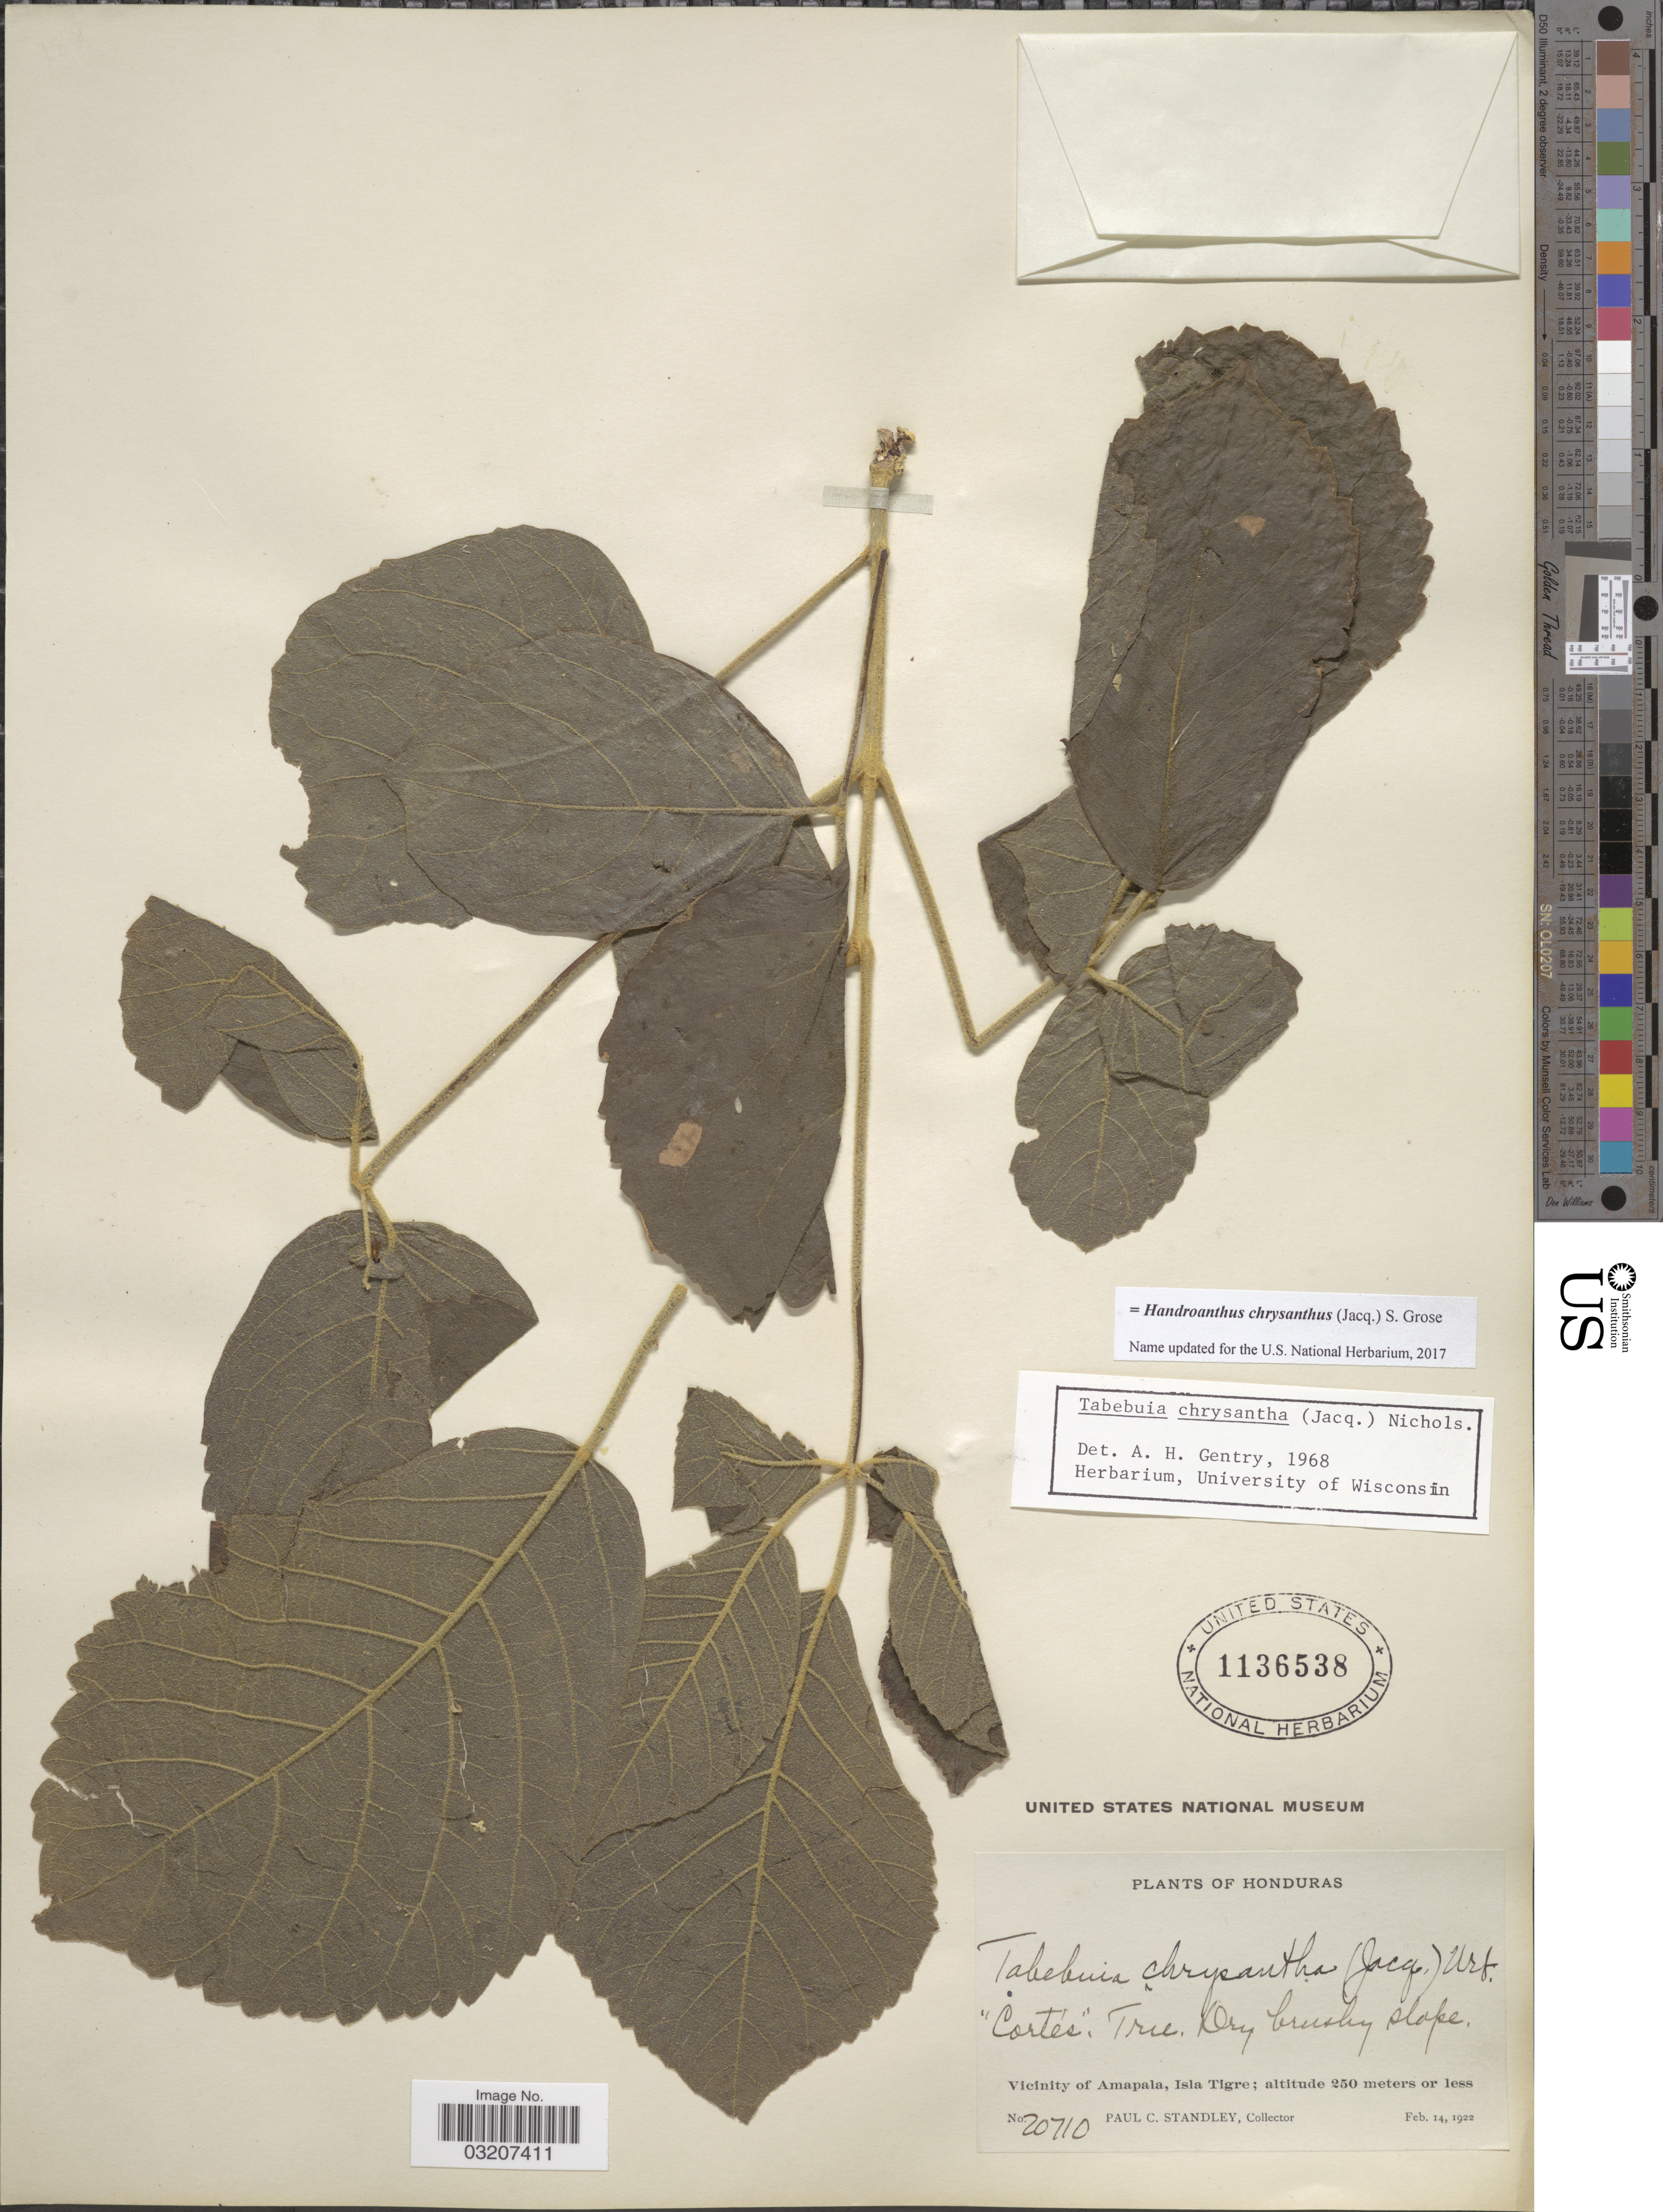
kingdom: Plantae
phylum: Tracheophyta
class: Magnoliopsida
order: Lamiales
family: Bignoniaceae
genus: Handroanthus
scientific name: Handroanthus chrysanthus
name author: (Jacq.) S.O. Grose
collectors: P. C. Standley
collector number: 20710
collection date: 1922-02-14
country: Honduras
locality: Vicinity of Amapala, Isla Tigre.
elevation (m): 250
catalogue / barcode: US 1136538